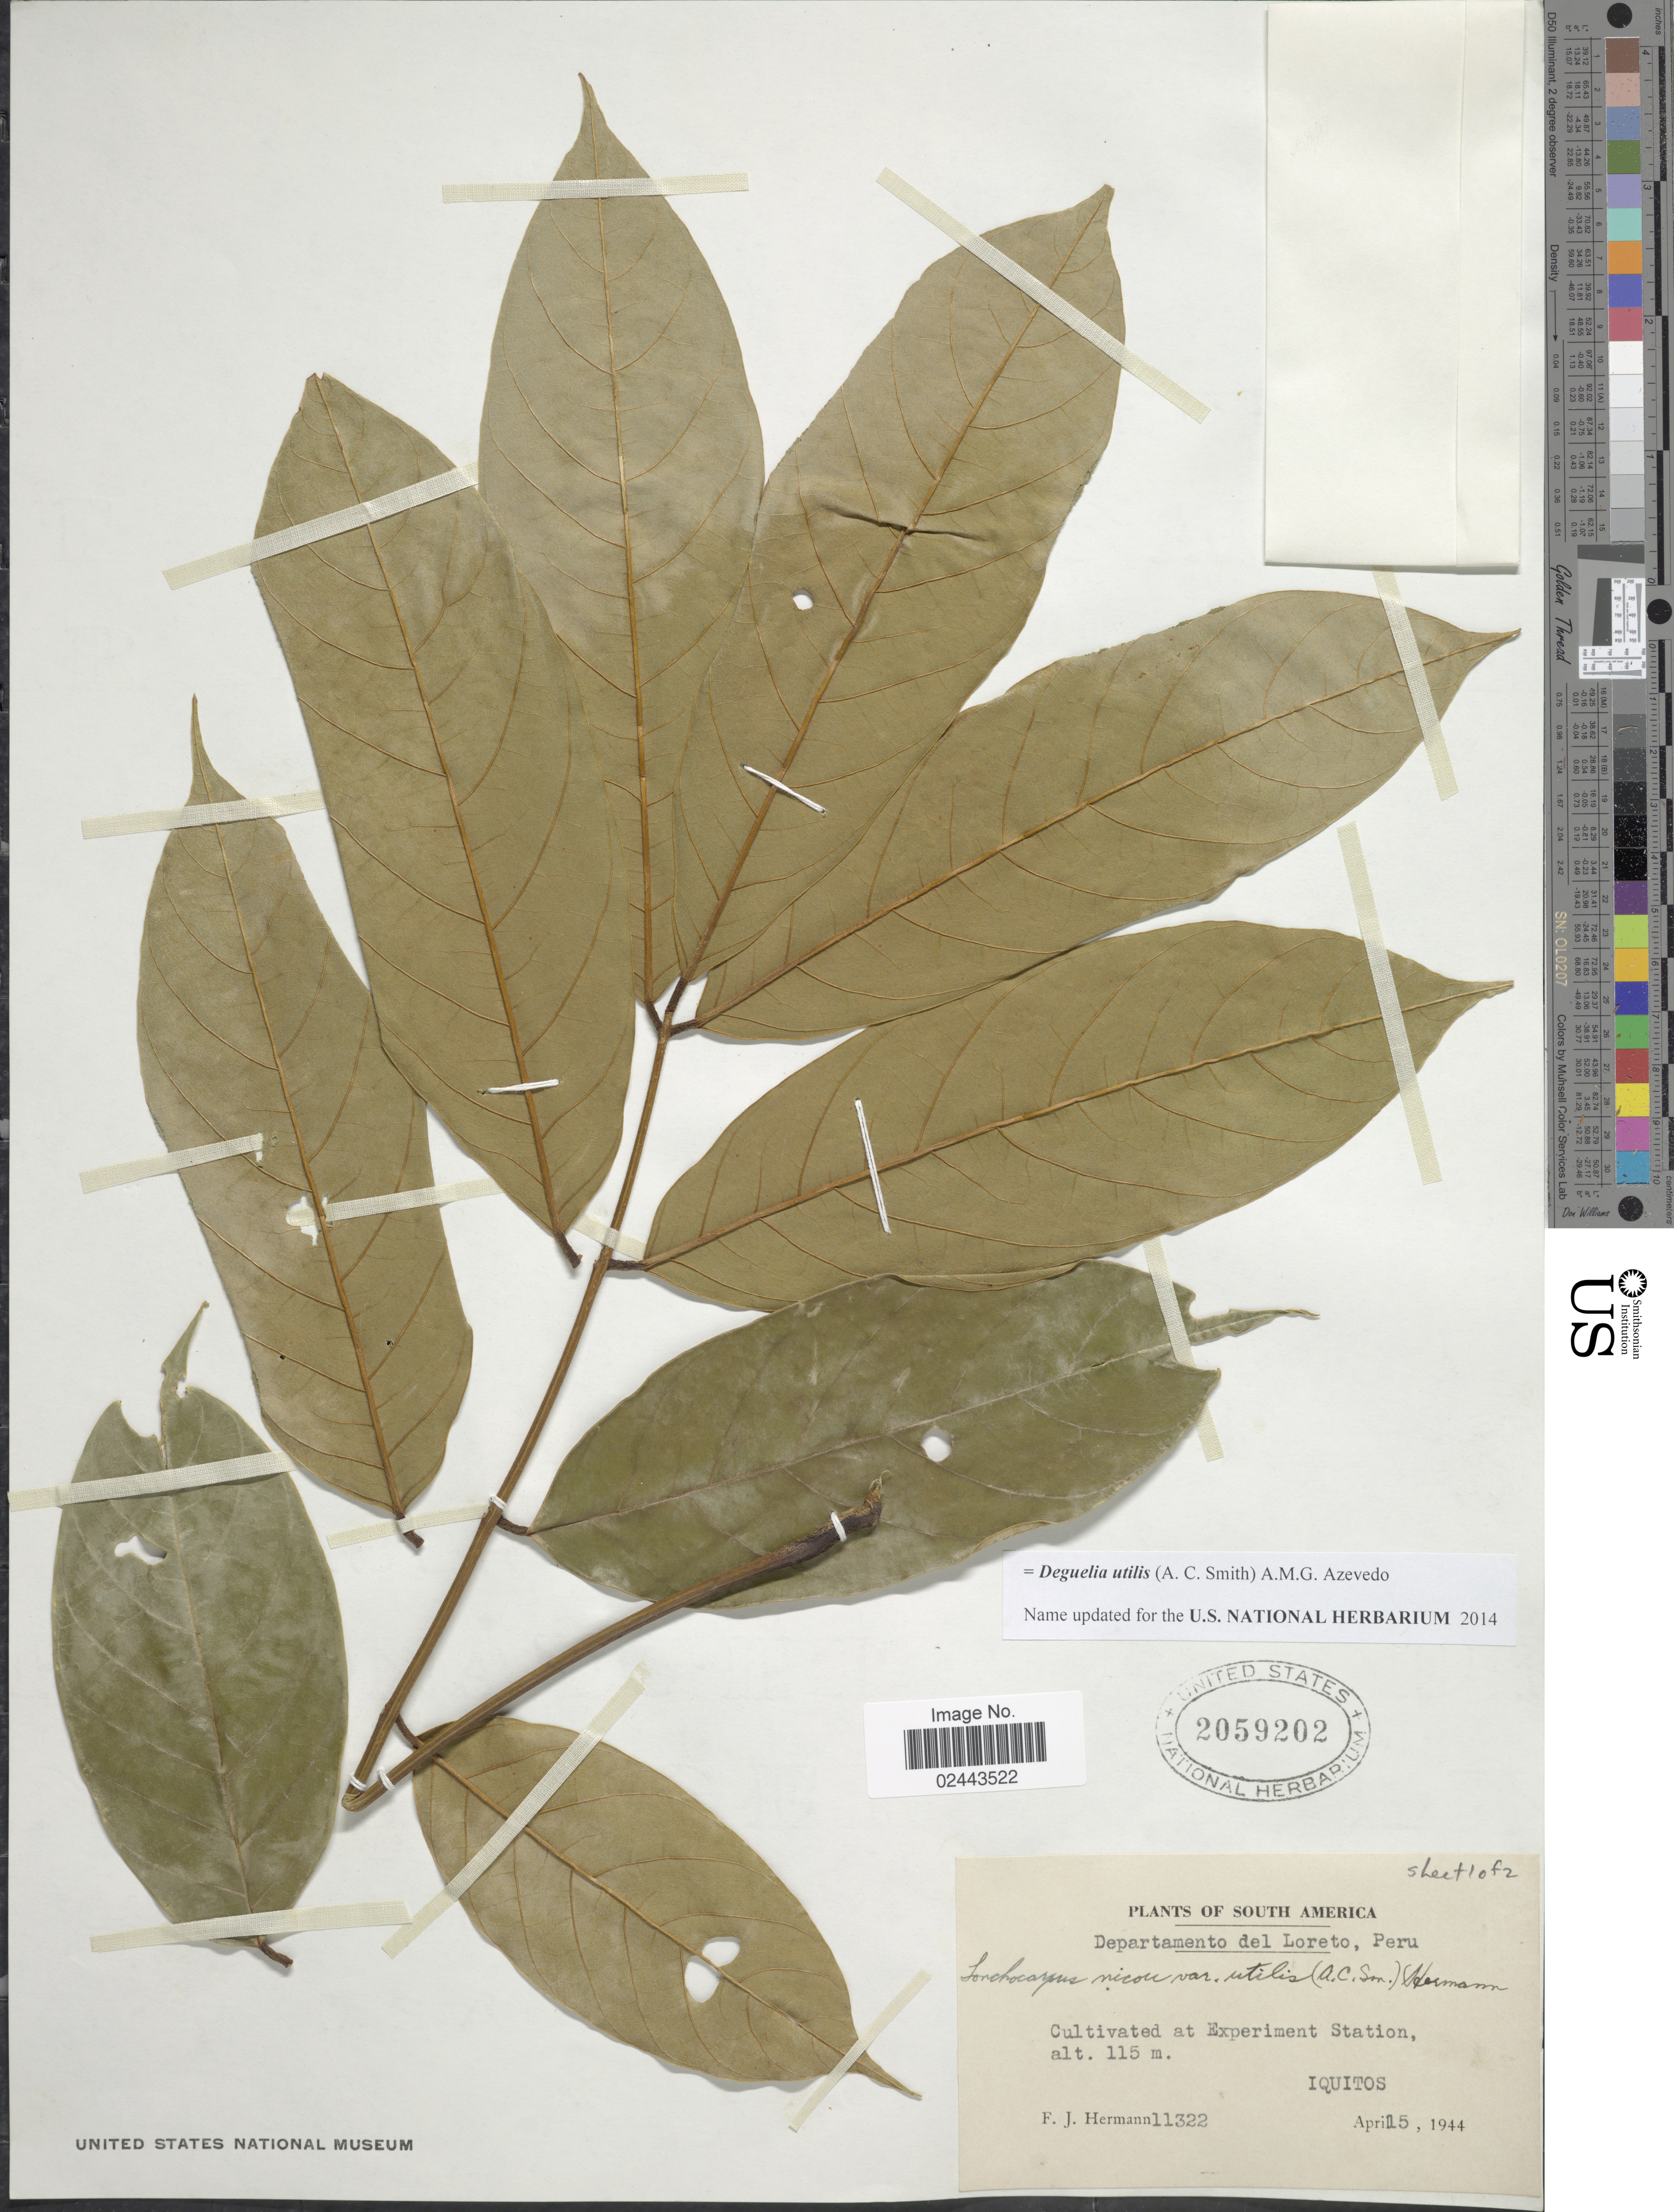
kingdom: Plantae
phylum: Tracheophyta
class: Magnoliopsida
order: Fabales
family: Fabaceae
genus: Deguelia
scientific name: Deguelia utilis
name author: (A.C. Sm.) A.M.G. Azevedo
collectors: F. J. Hermann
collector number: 11322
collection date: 1944-04-15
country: Peru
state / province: Loreto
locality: At Experiment Station, Iquitos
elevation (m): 115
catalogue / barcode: US 2059202